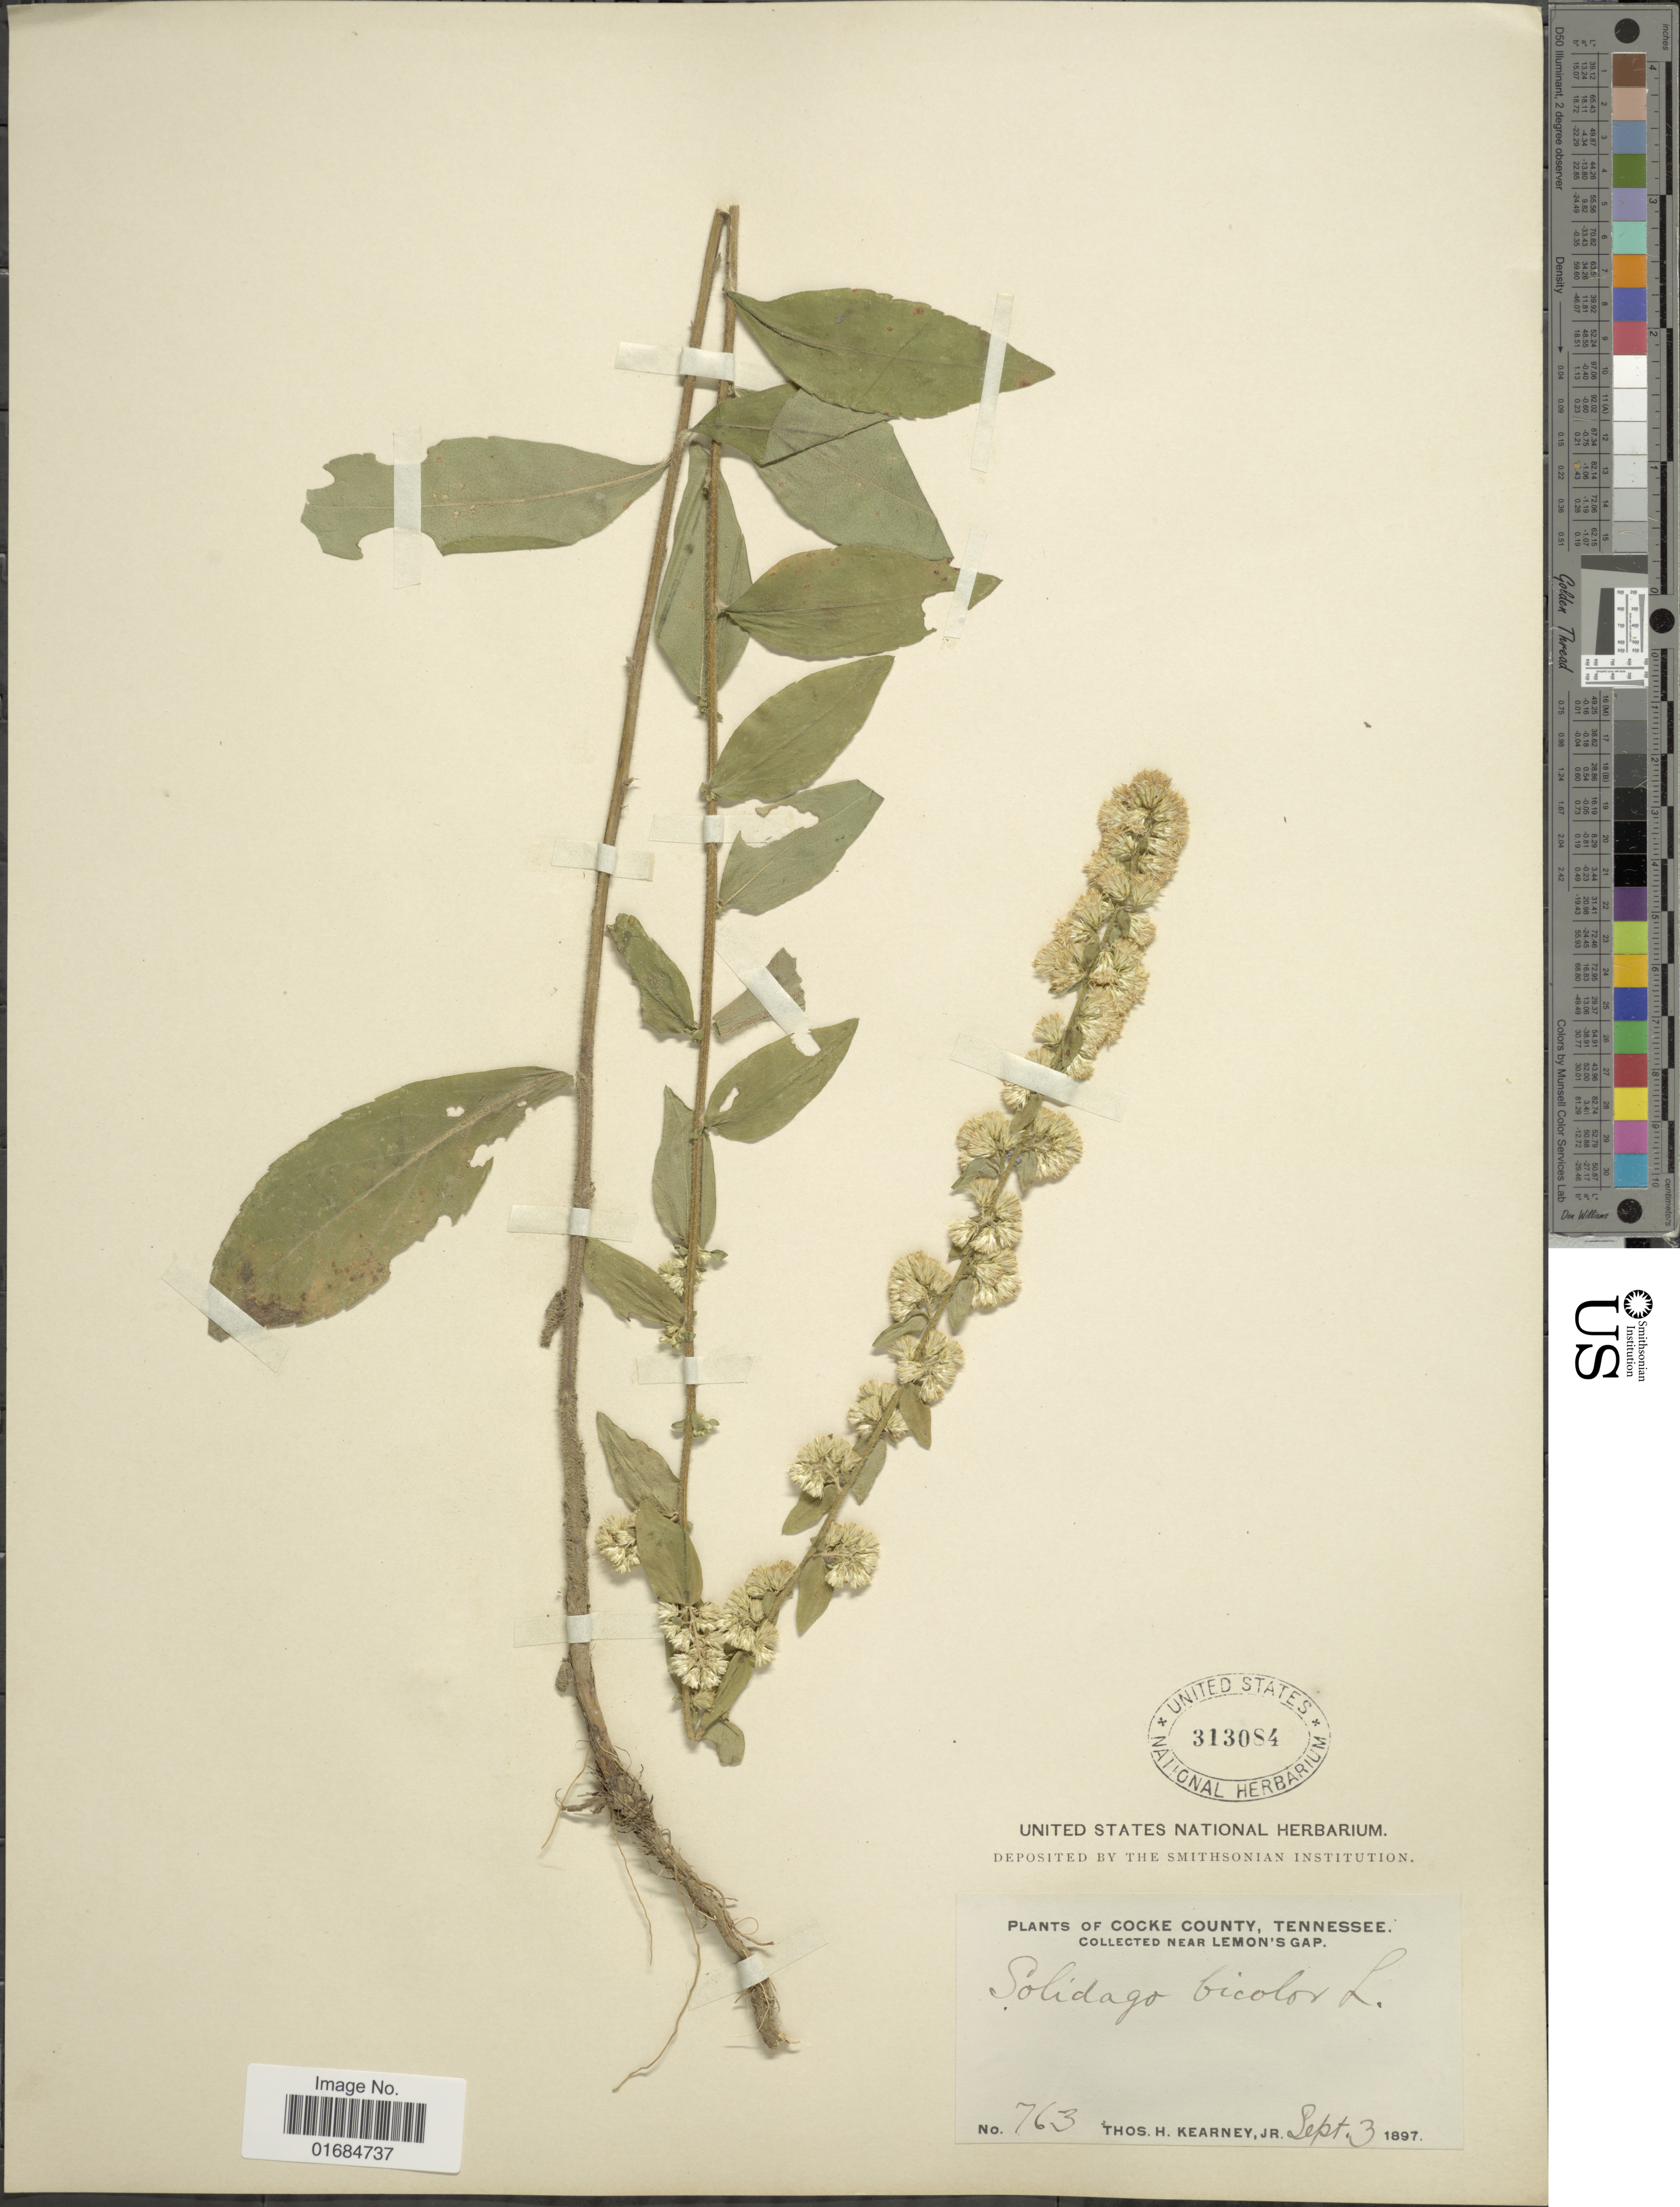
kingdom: Plantae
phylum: Tracheophyta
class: Magnoliopsida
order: Asterales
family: Asteraceae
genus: Solidago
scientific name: Solidago bicolor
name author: L.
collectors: T. H. Kearney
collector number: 763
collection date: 1987-09-03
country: United States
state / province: Tennessee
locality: Cocke County, Tennessee, Near Lemon's Gap.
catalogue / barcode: US 313084